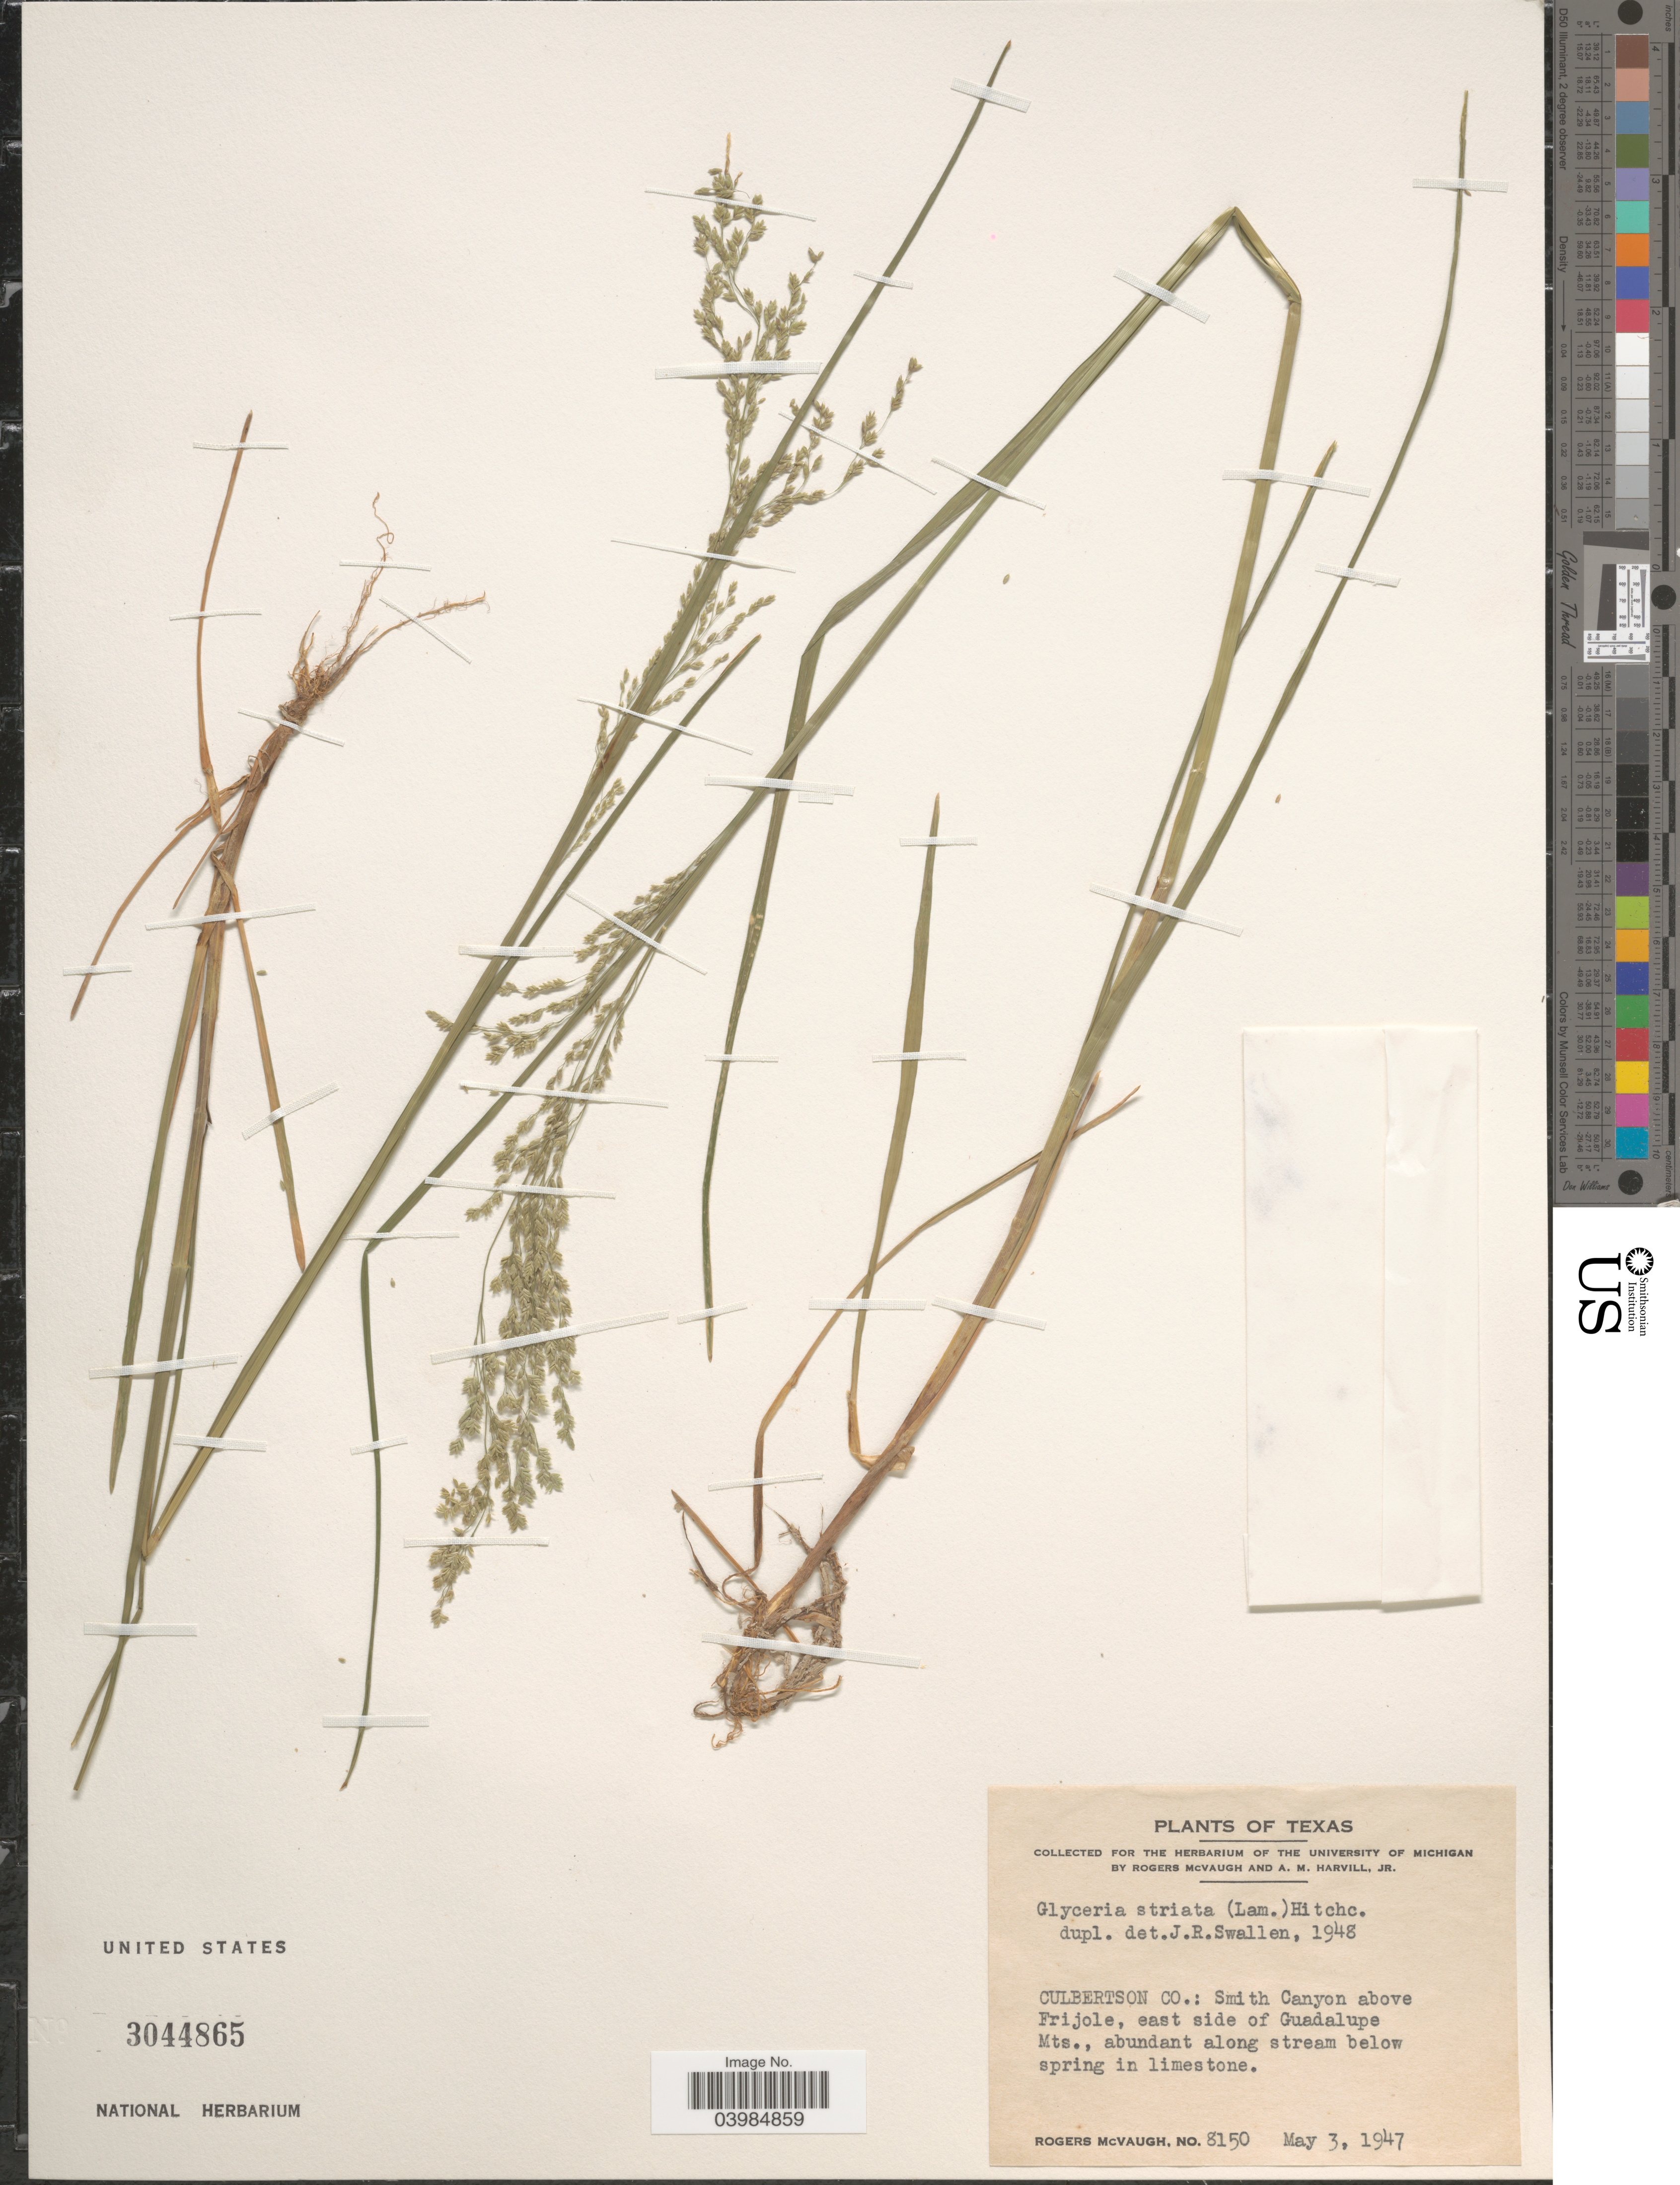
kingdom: Plantae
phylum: Tracheophyta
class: Liliopsida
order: Poales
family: Poaceae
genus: Glyceria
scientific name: Glyceria striata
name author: (Lam.) Hitchc.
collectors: R. McVaugh & A. Harvill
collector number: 8150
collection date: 1947-05-03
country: United States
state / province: Texas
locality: Culbertson Co.: Smith Canyon above Frijole, east side of Guadalupe Mts.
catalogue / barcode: US 3044865